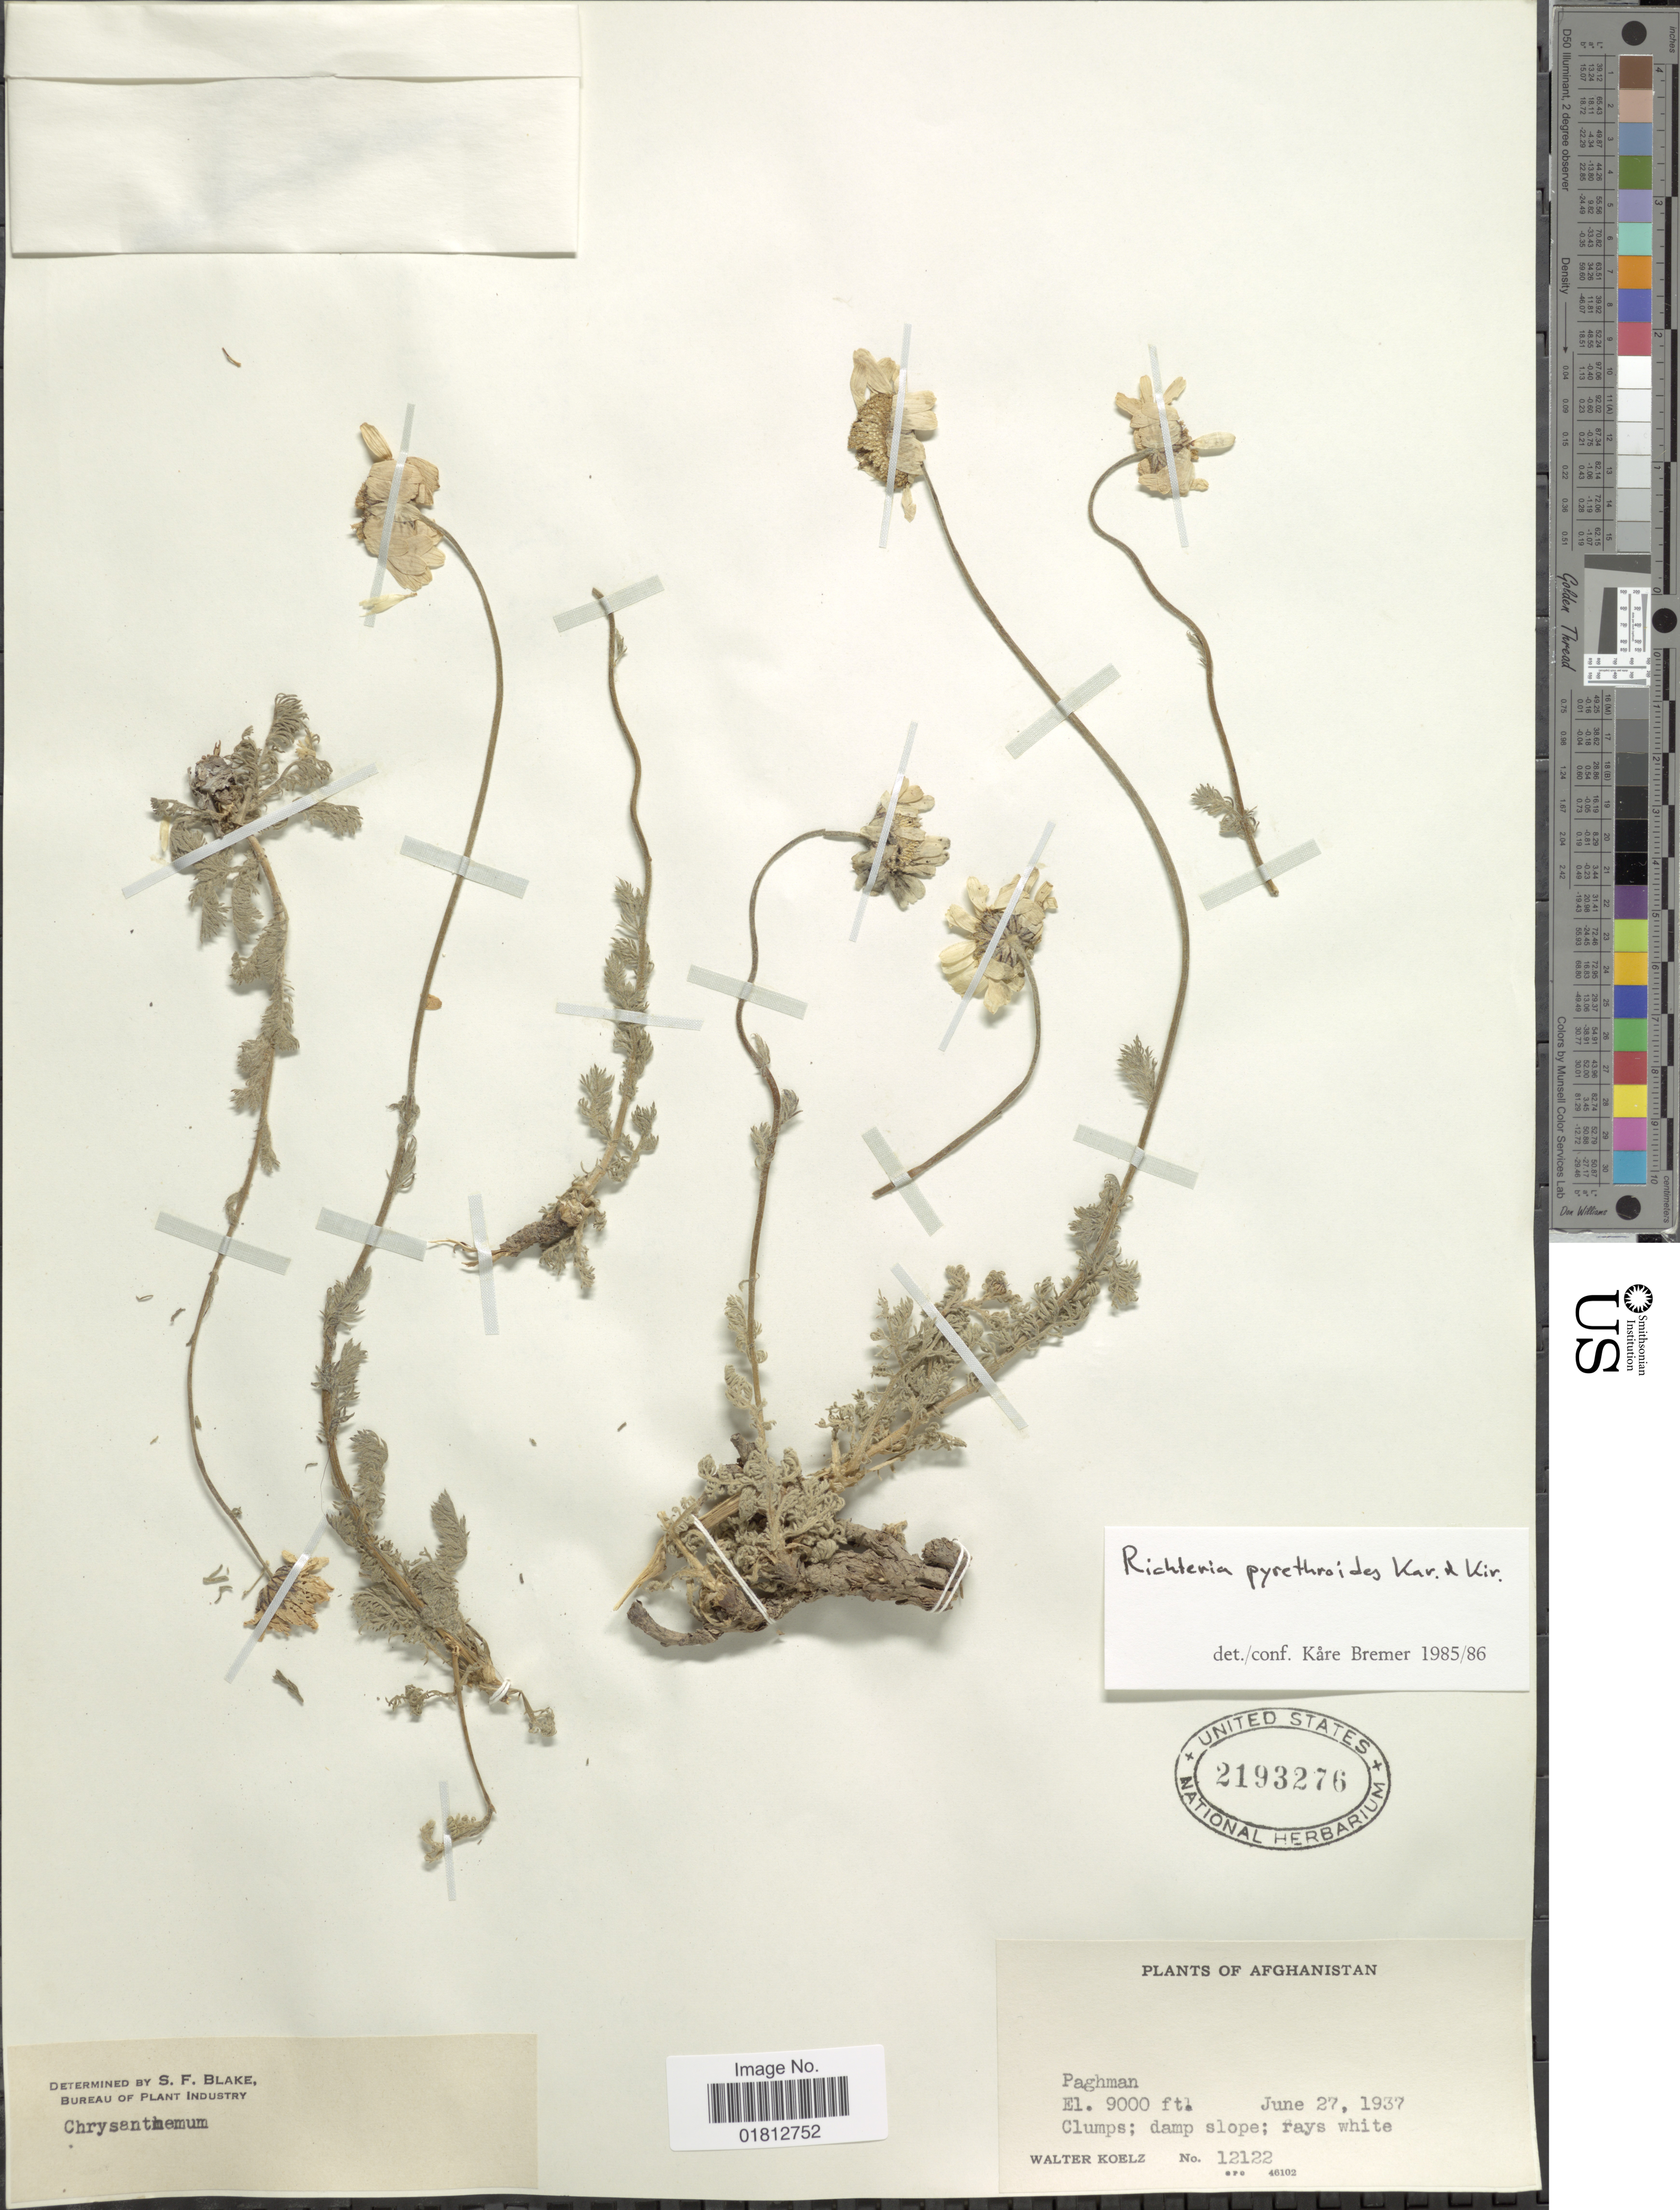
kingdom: Plantae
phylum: Tracheophyta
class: Magnoliopsida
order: Asterales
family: Asteraceae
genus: Richteria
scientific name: Richteria pyrethroides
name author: Kar. & Kir.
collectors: W. N. Koelz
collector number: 12122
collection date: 1937-06-27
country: Afghanistan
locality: Paghman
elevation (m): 2743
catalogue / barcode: US 2193276